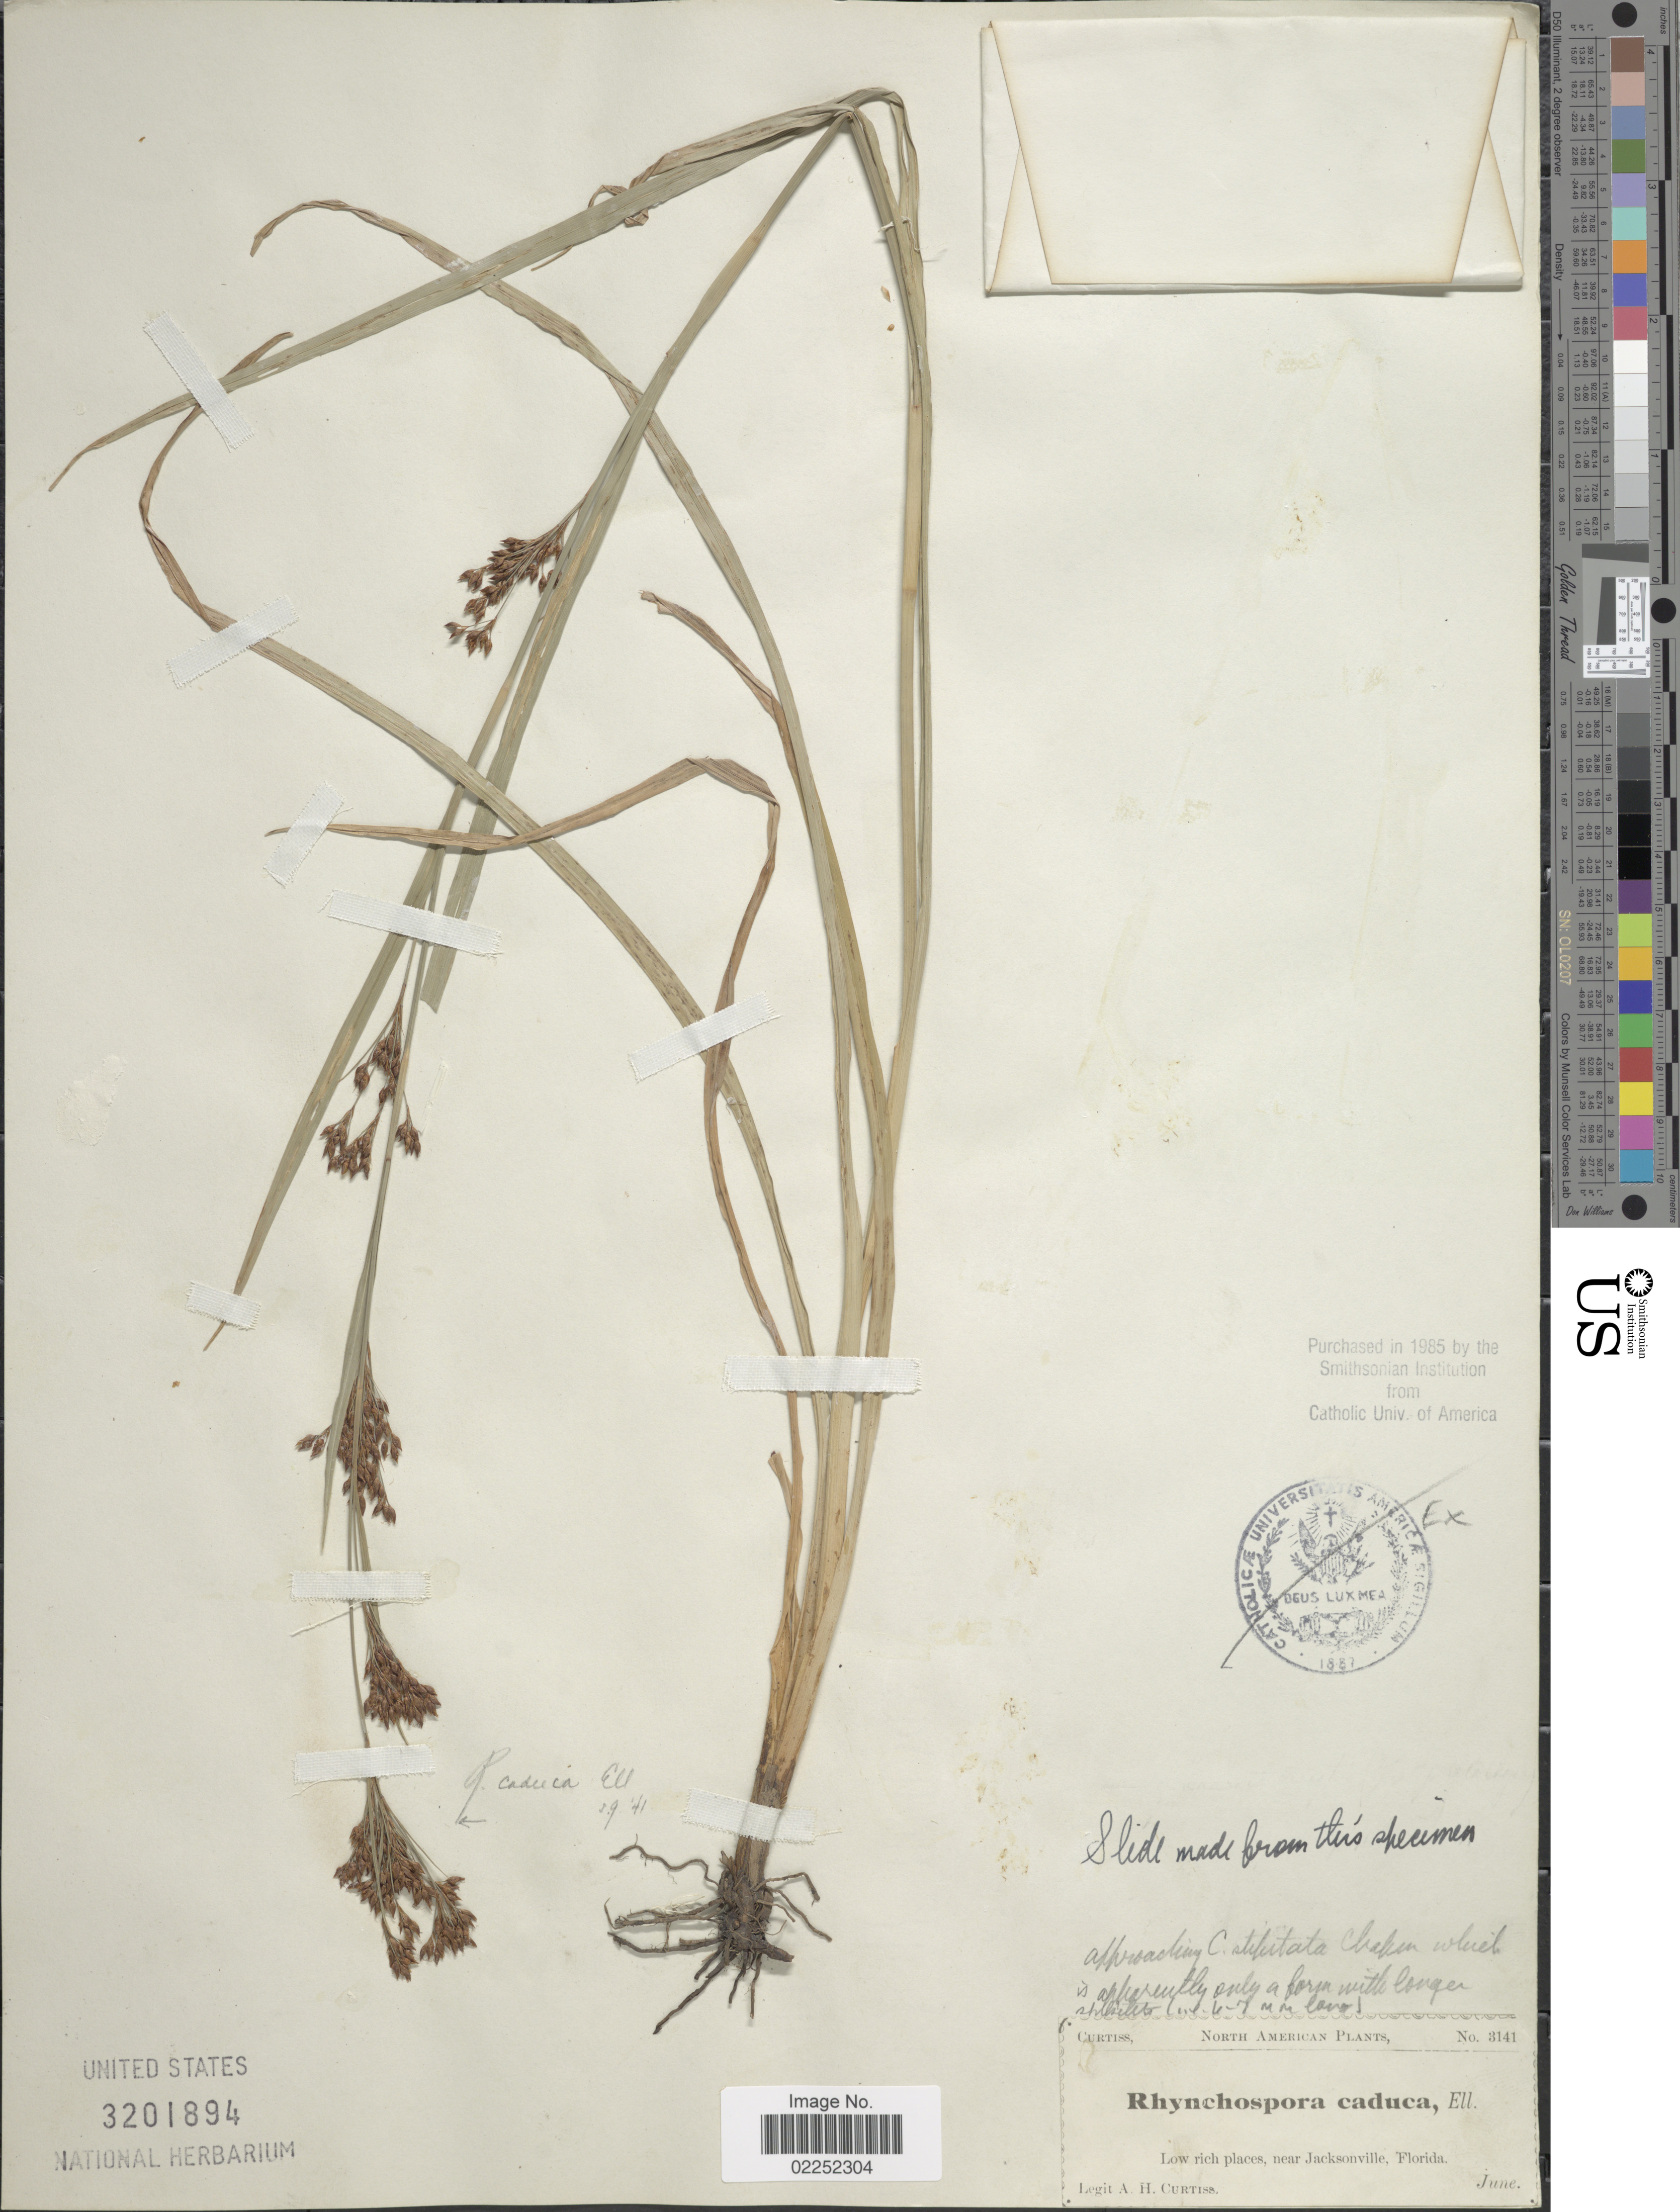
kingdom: Plantae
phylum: Tracheophyta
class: Liliopsida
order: Poales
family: Cyperaceae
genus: Rhynchospora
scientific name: Rhynchospora caduca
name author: Elliott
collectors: A. H. Curtiss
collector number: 3141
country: United States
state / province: Florida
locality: Low rich places, near Jacksonville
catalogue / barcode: US 3201894